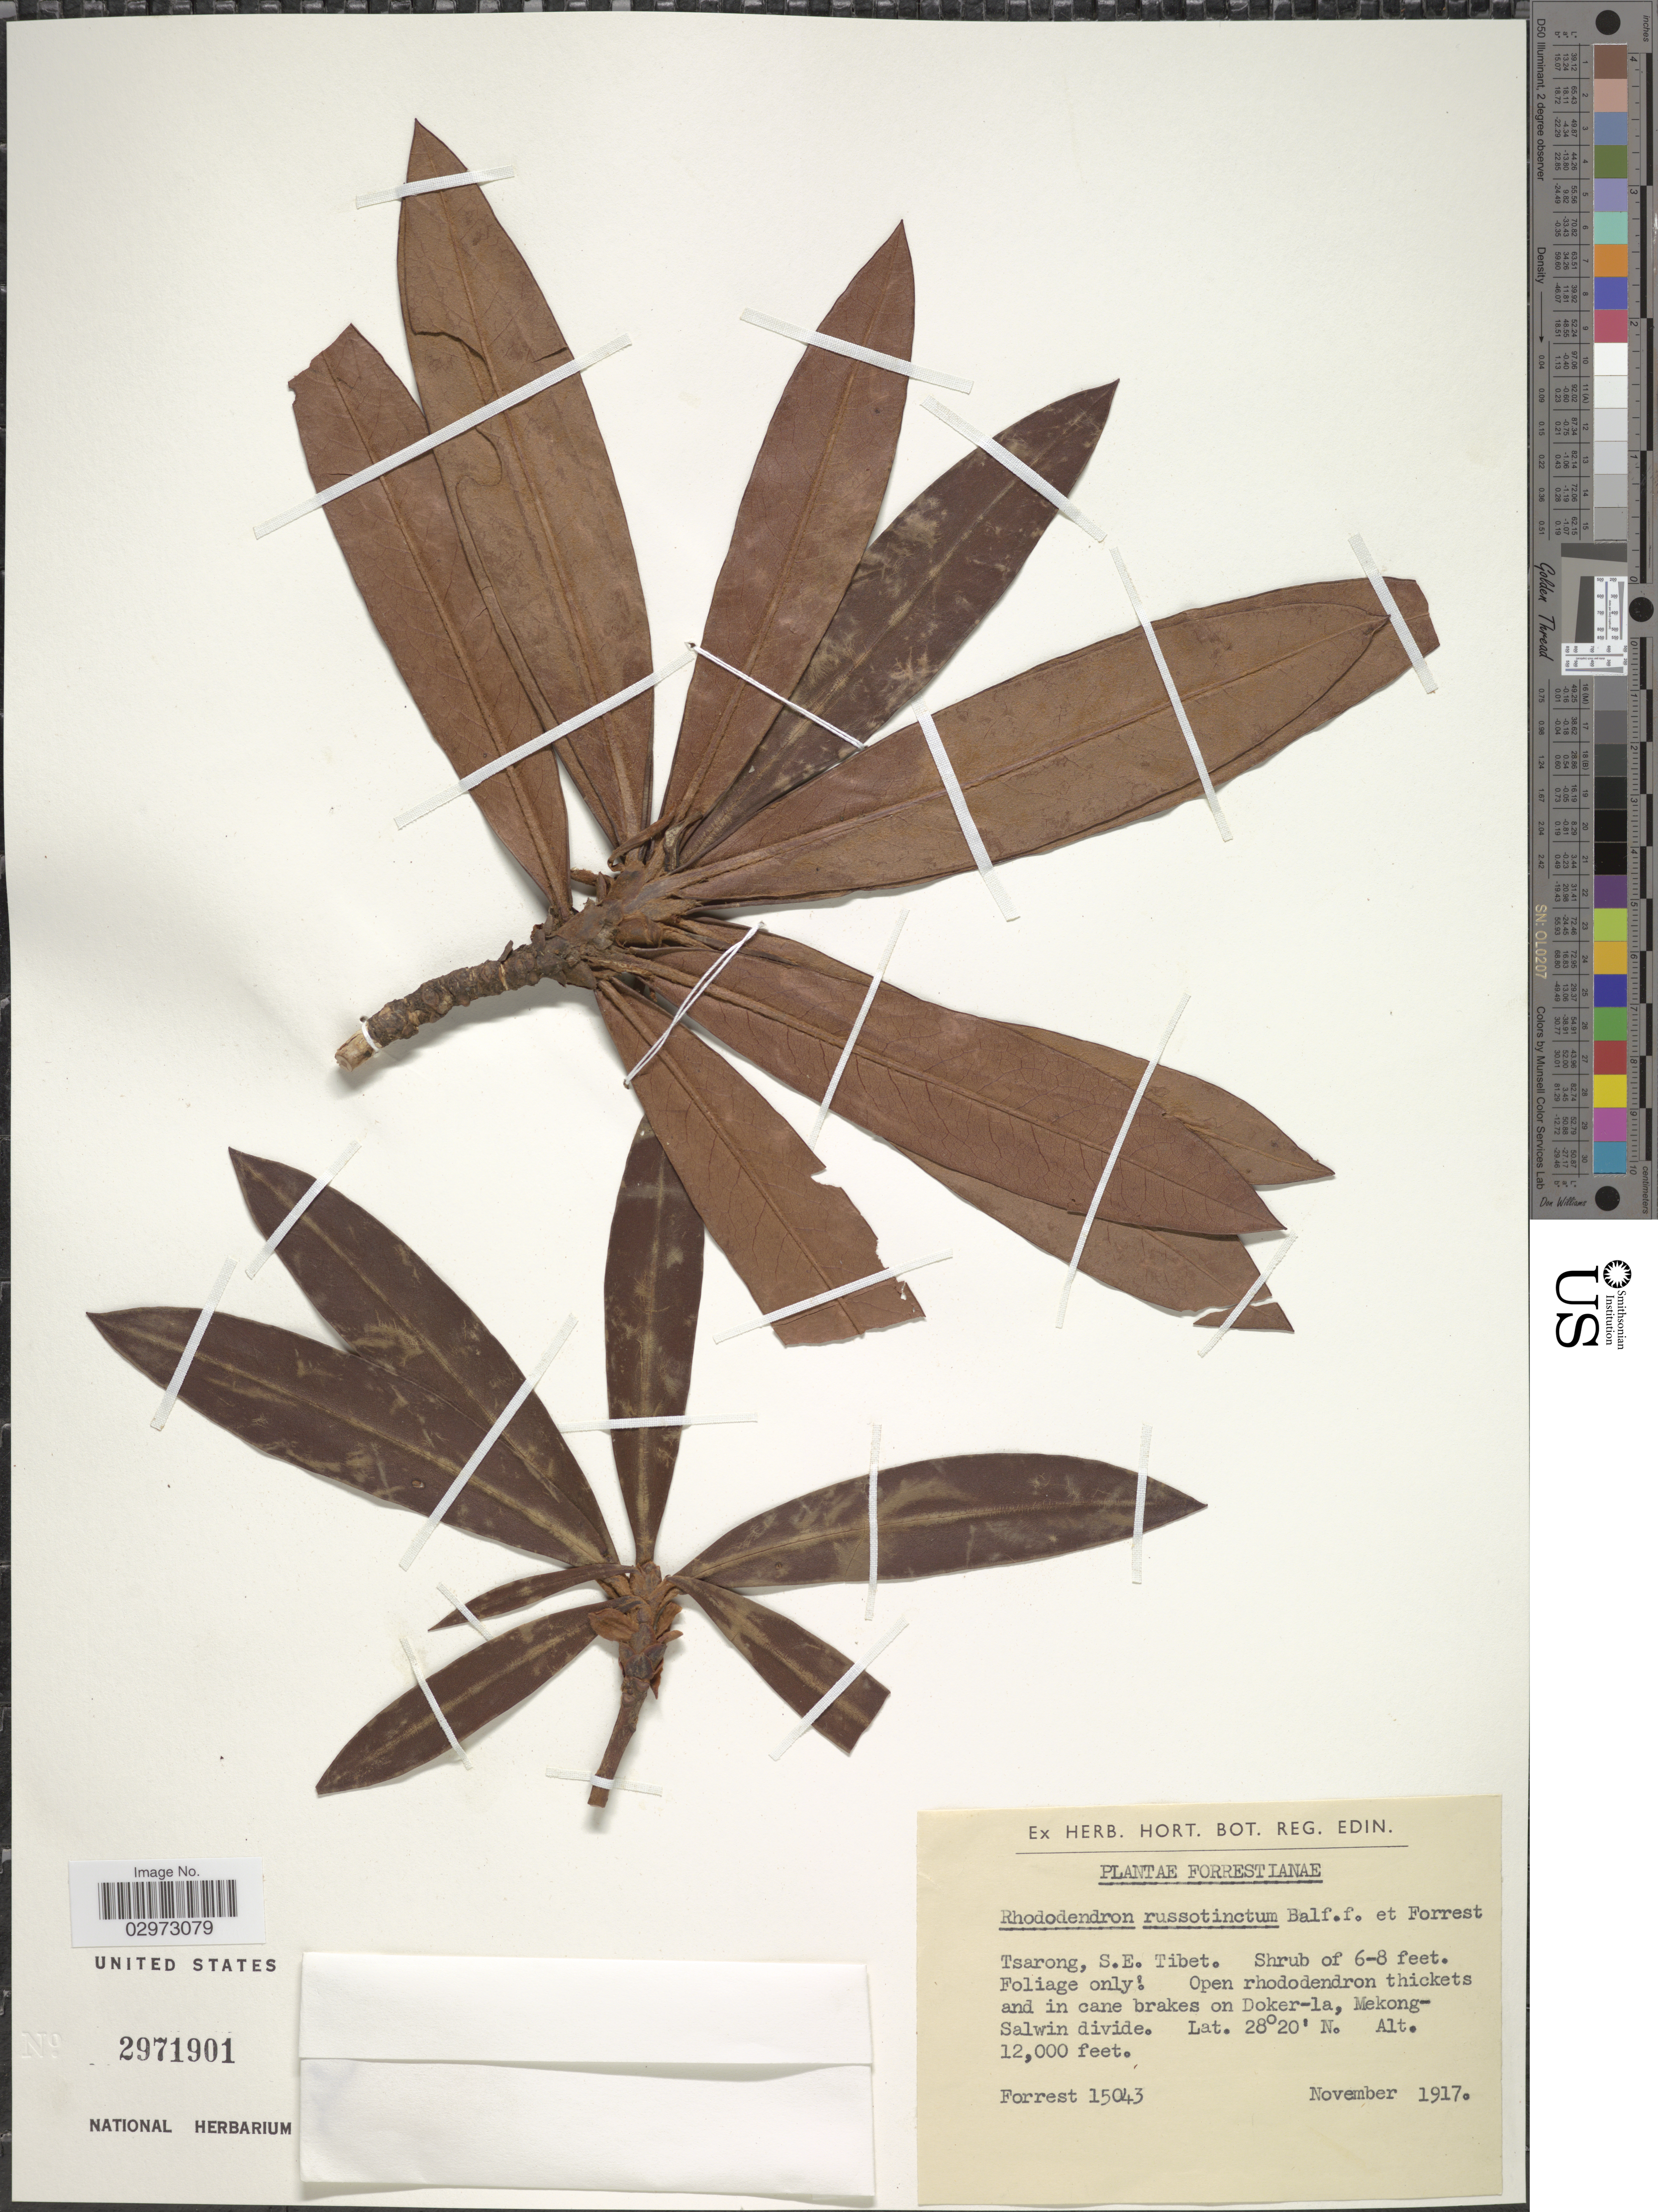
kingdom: Plantae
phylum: Tracheophyta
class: Magnoliopsida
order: Ericales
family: Ericaceae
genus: Rhododendron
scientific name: Rhododendron russotinctum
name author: Balf. f. & Forrest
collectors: -. Forrest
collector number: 15043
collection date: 1917-11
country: China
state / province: Xizang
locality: Tsarong, S.E. Tibet. In cane brakes on Doker-la, Mekong-Salwin divide.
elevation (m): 3658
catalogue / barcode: US 2971901